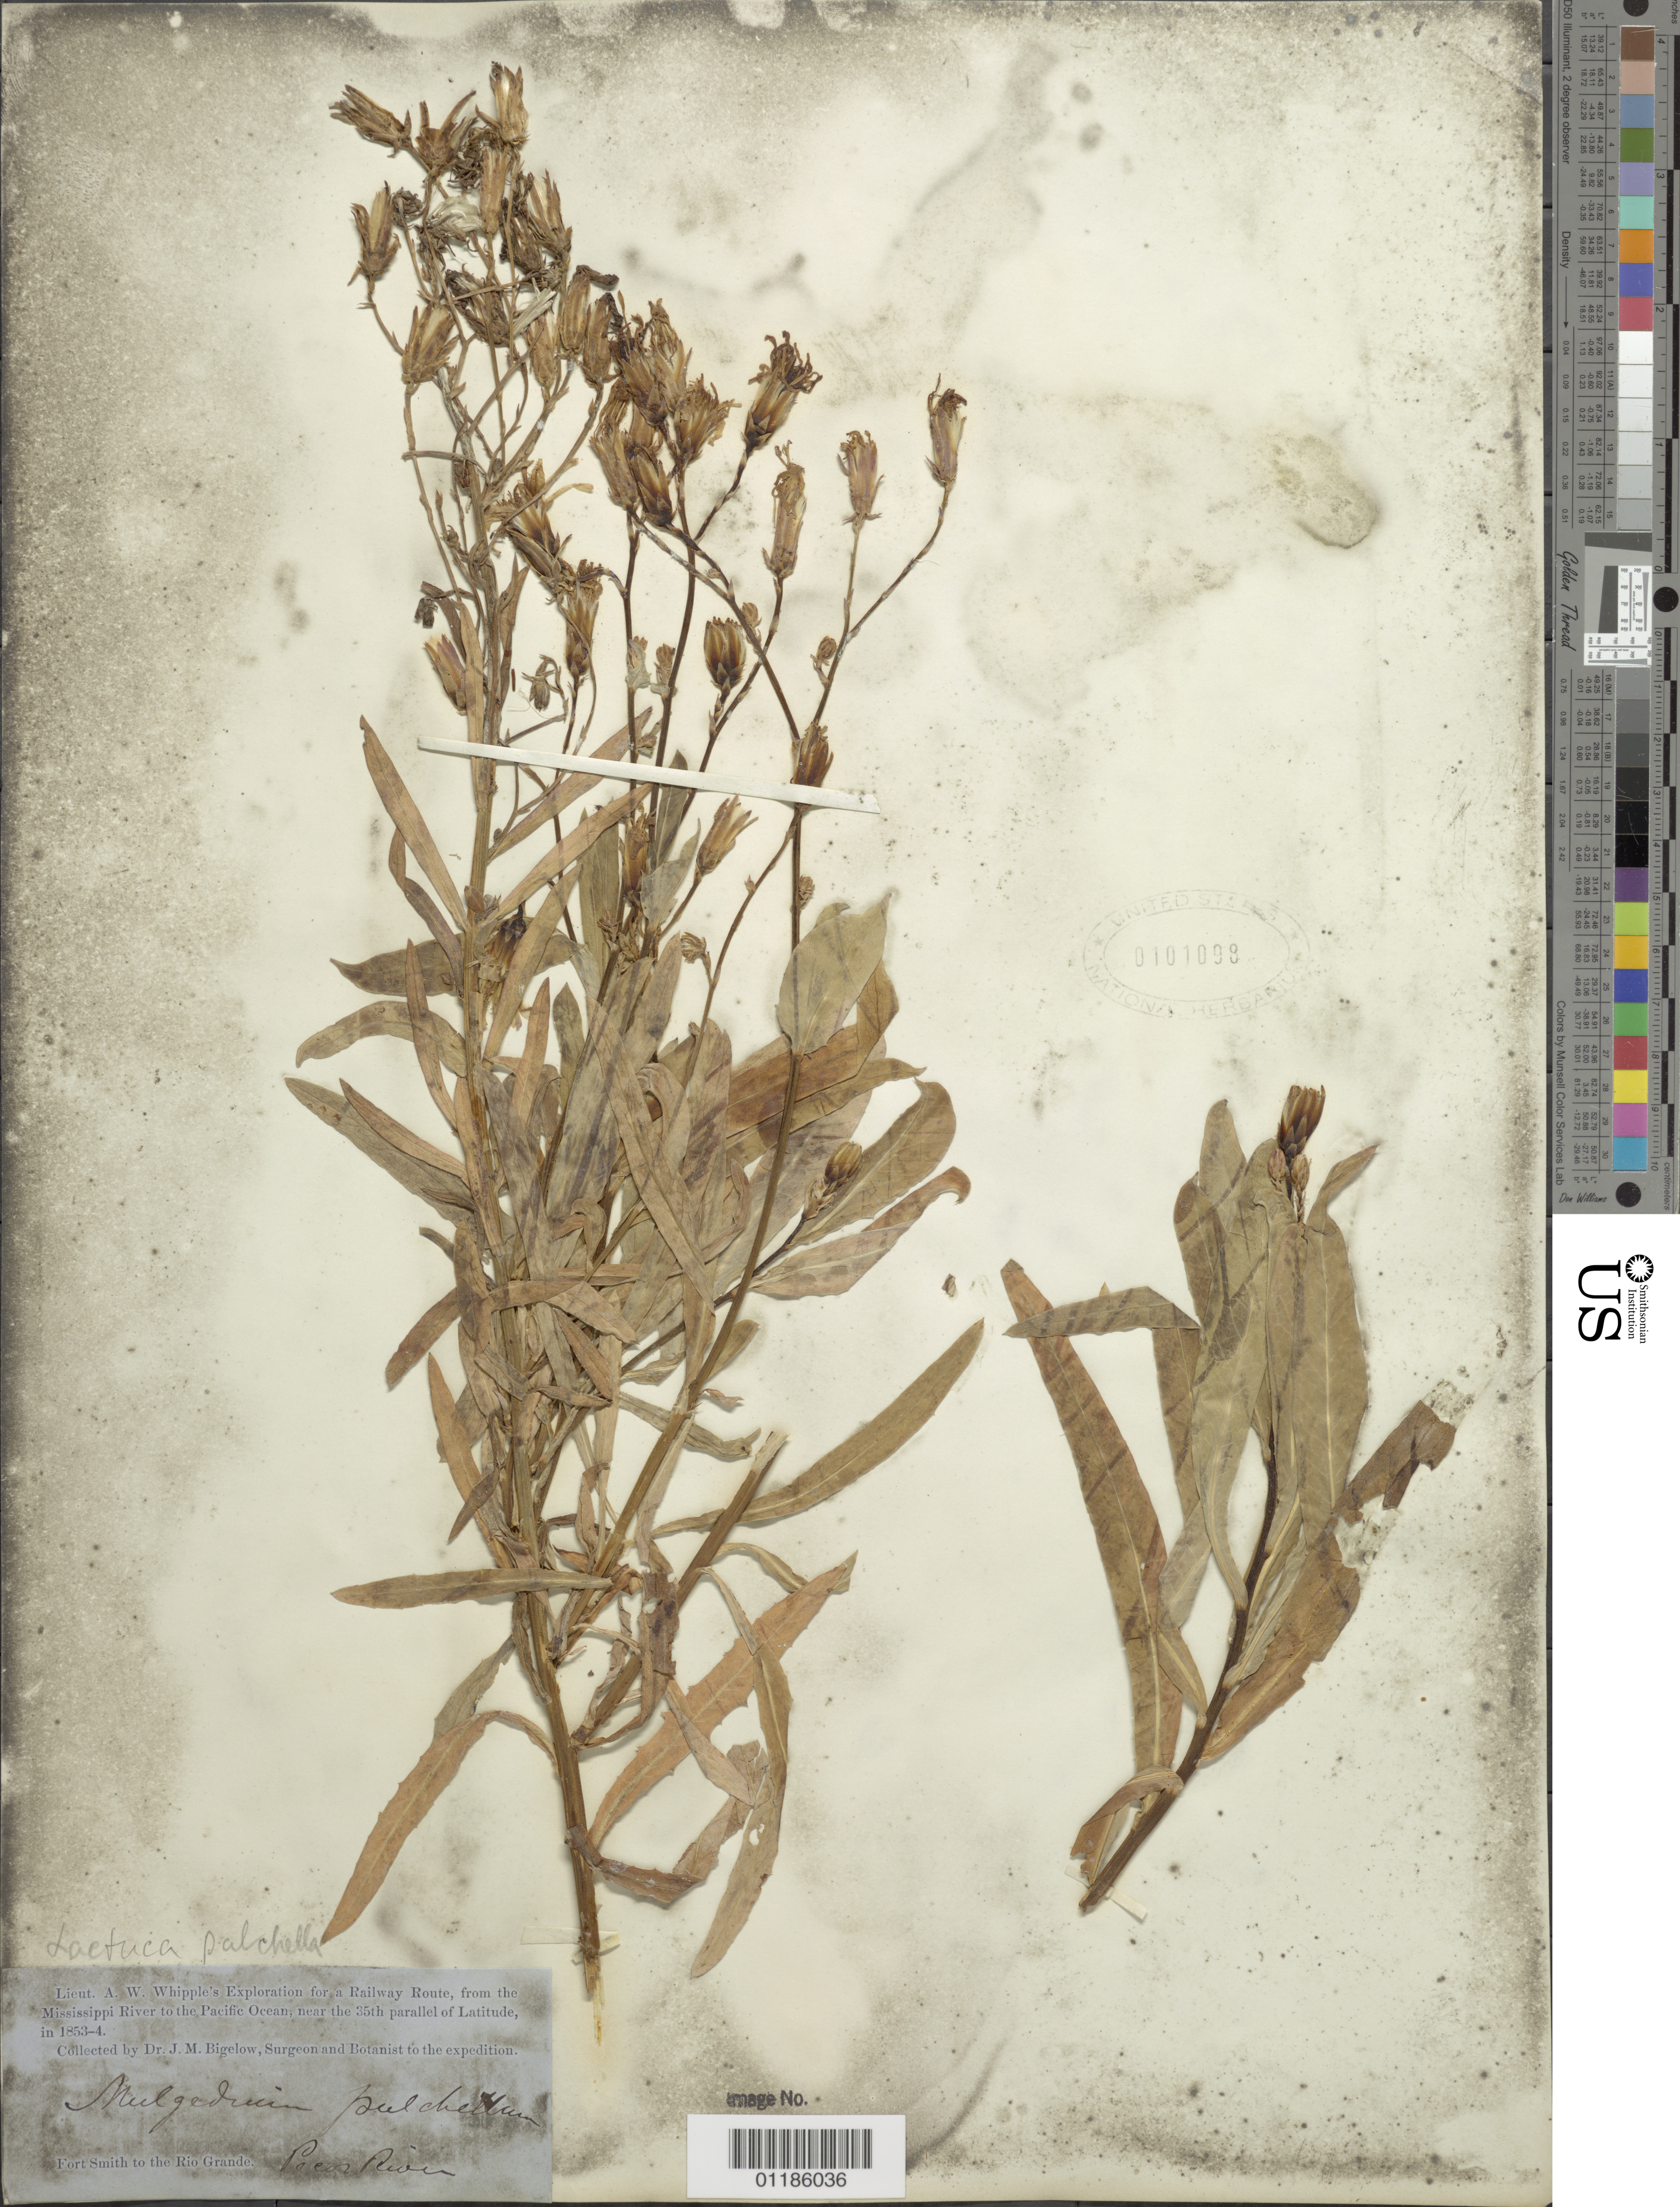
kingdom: Plantae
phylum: Tracheophyta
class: Magnoliopsida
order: Asterales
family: Asteraceae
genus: Lactuca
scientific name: Lactuca tatarica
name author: (L.) C.A. Mey.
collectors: J. M. Bigelow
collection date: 1853/1854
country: United States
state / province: New Mexico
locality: Pecos River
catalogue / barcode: US 101098